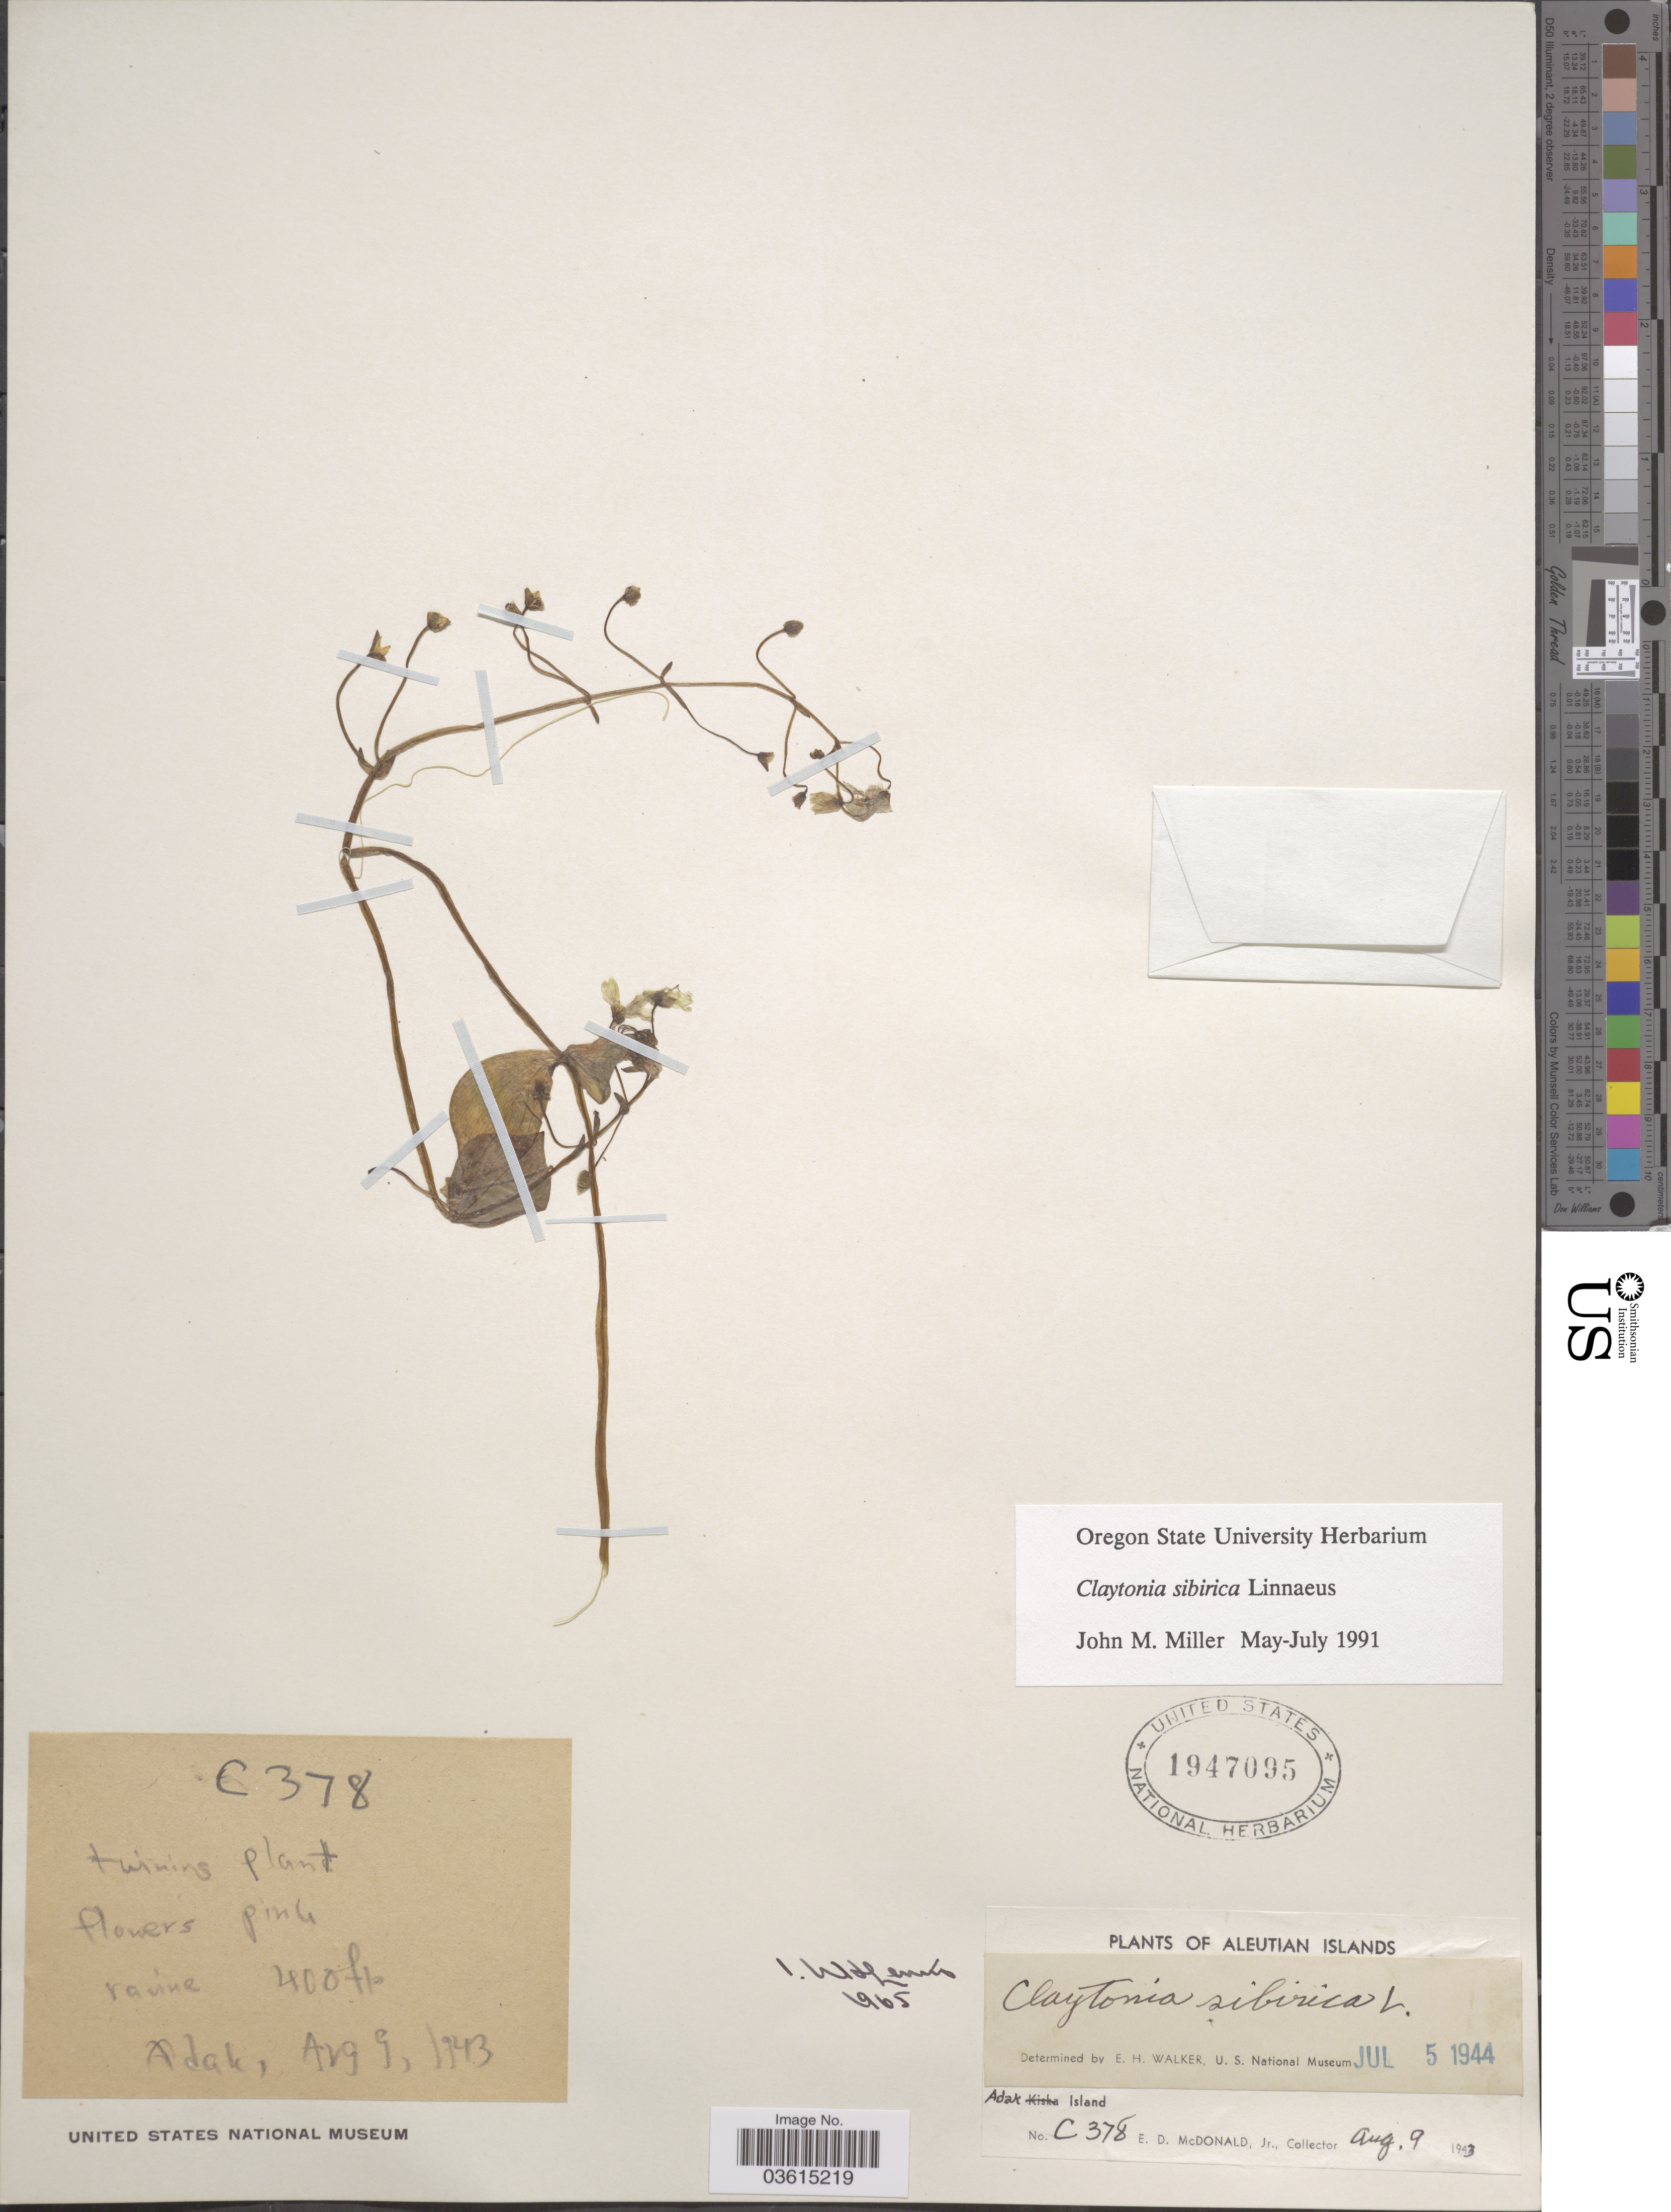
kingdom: Plantae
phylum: Tracheophyta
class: Magnoliopsida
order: Caryophyllales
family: Montiaceae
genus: Claytonia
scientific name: Claytonia sibirica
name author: L.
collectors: E. D. McDonald Jr.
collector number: C378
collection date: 1943-08-09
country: United States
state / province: Alaska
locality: Aleutian Islands. Adak Island.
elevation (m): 122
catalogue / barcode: US 1947095